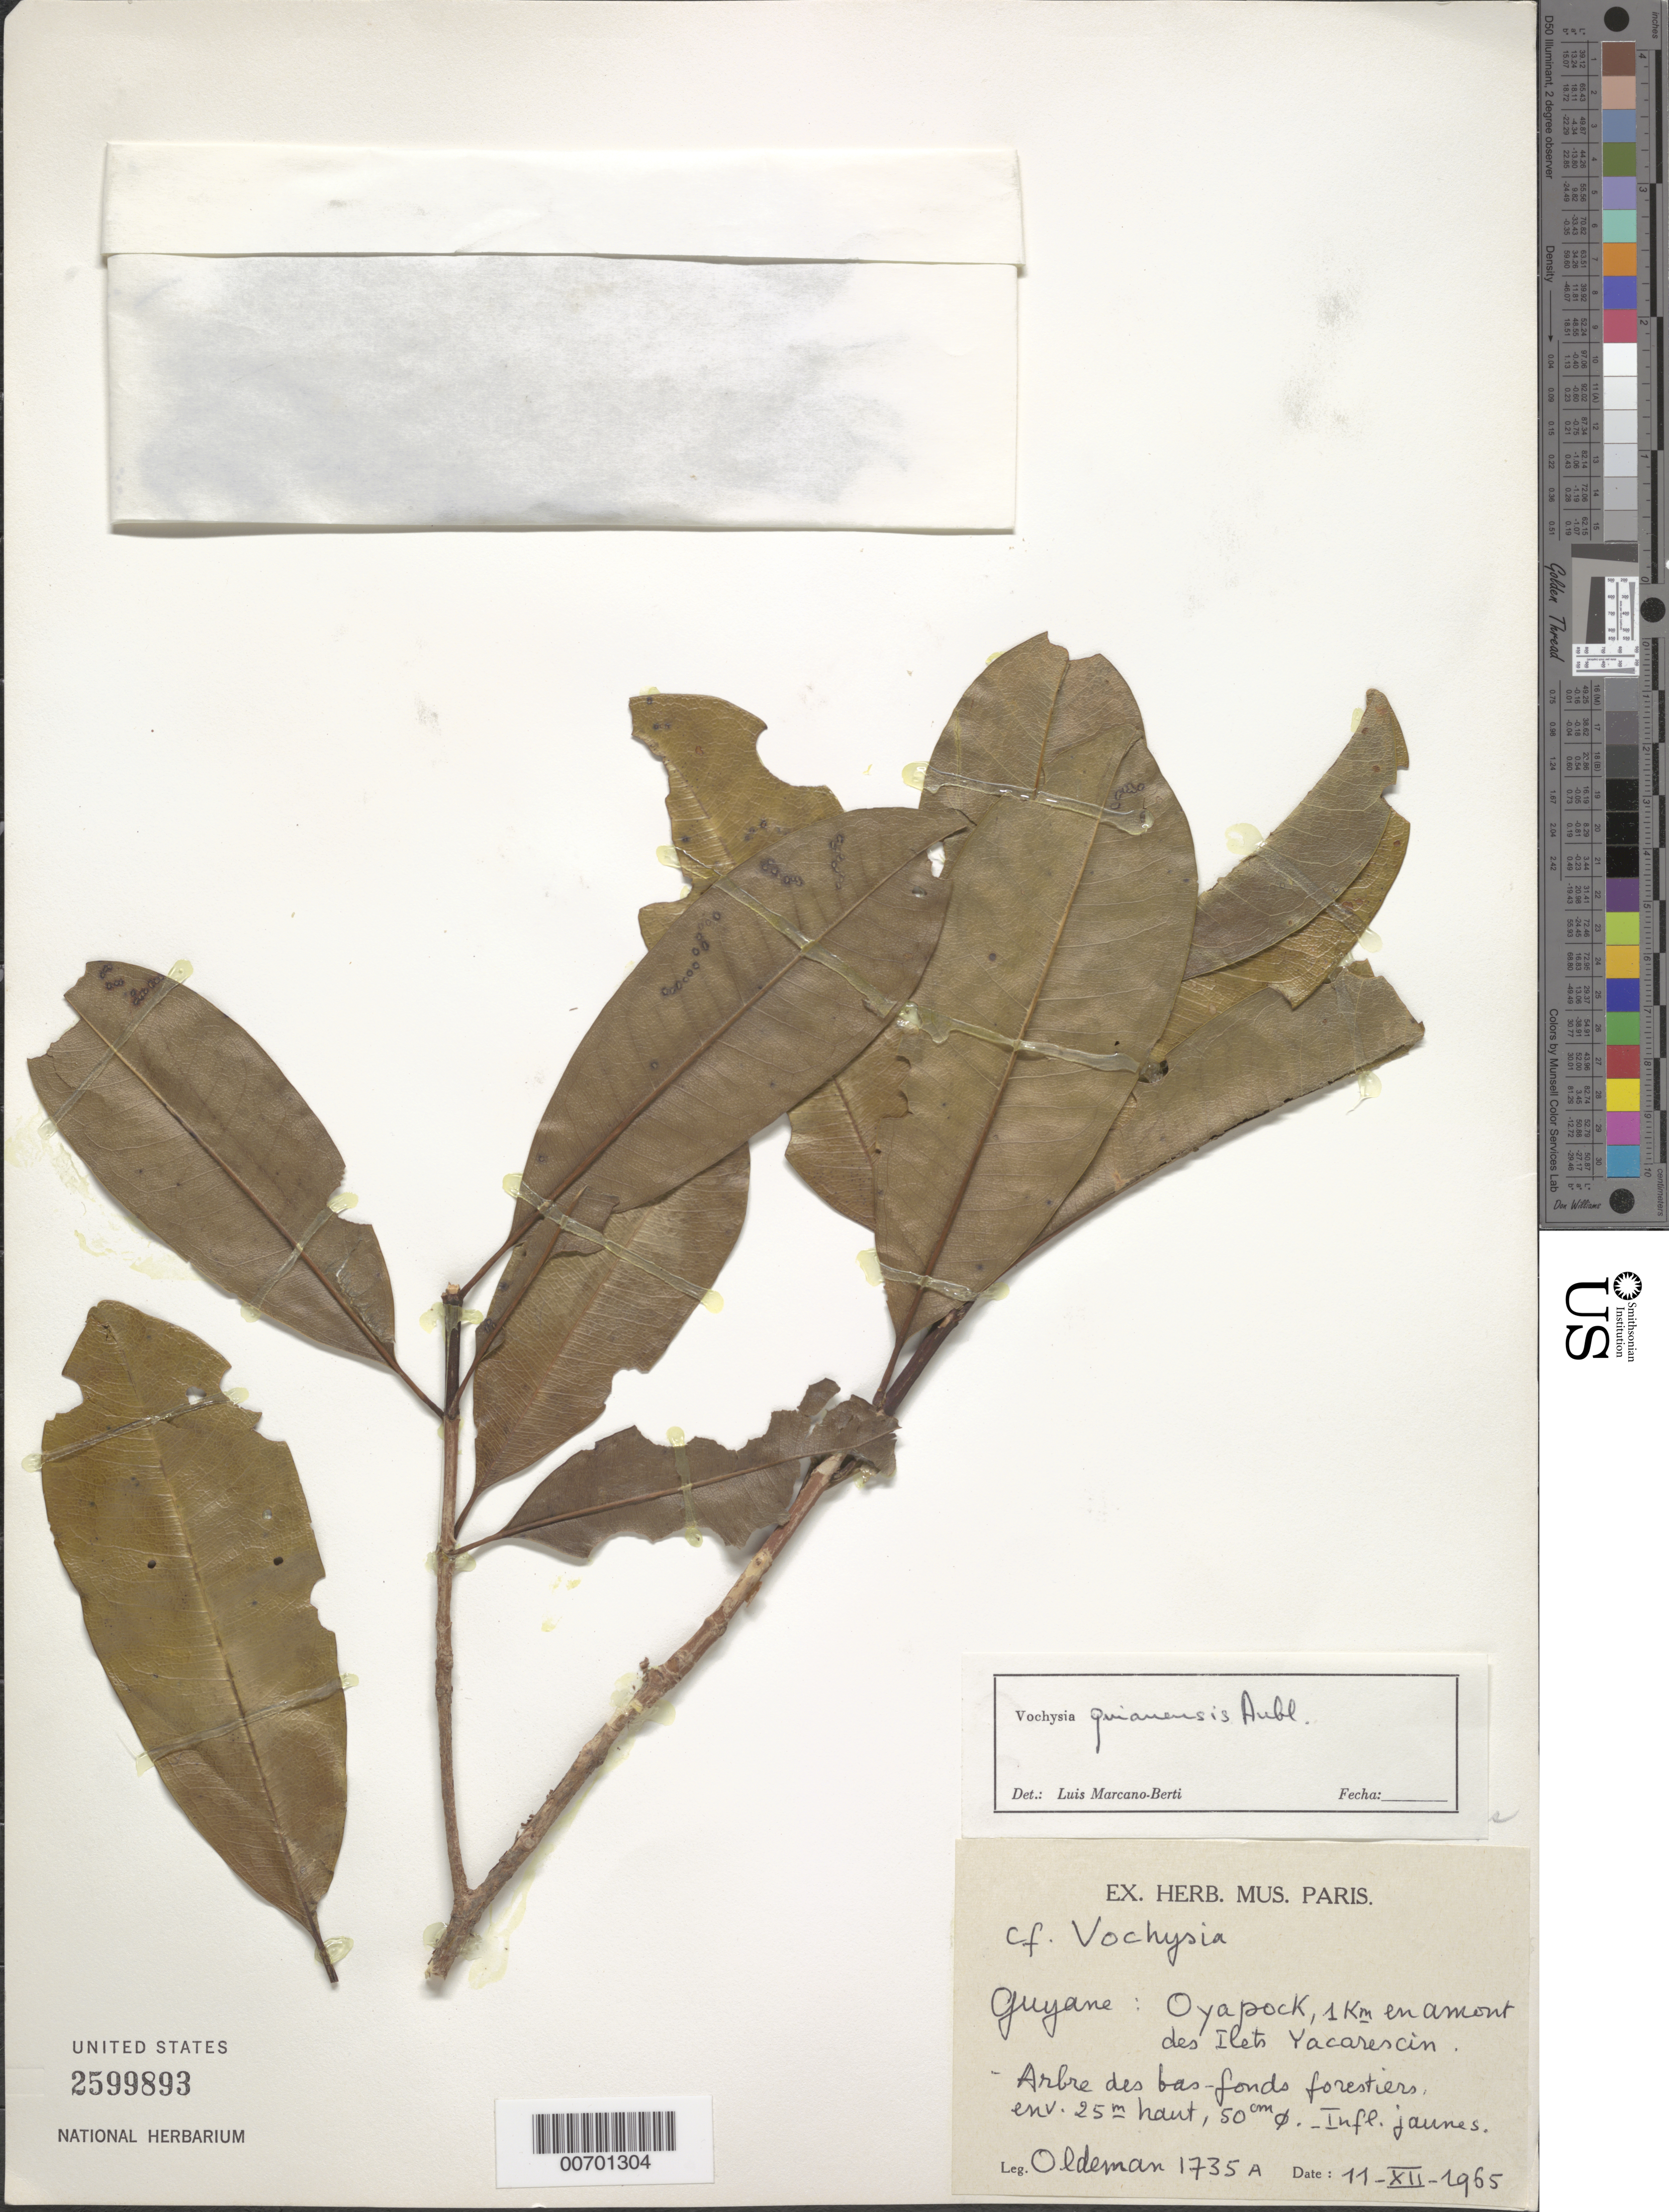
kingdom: Plantae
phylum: Tracheophyta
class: Magnoliopsida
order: Myrtales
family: Vochysiaceae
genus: Vochysia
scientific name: Vochysia guianensis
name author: Aubl.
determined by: Marcano-Berti, L.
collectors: R. Oldeman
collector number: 1735 A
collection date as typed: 11-Dec-65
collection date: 1965-12-11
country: French Guiana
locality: Rives de l'Oyapock 1 km en amont des Ilets Yacarescin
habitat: Forest trail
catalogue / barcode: US 2599893